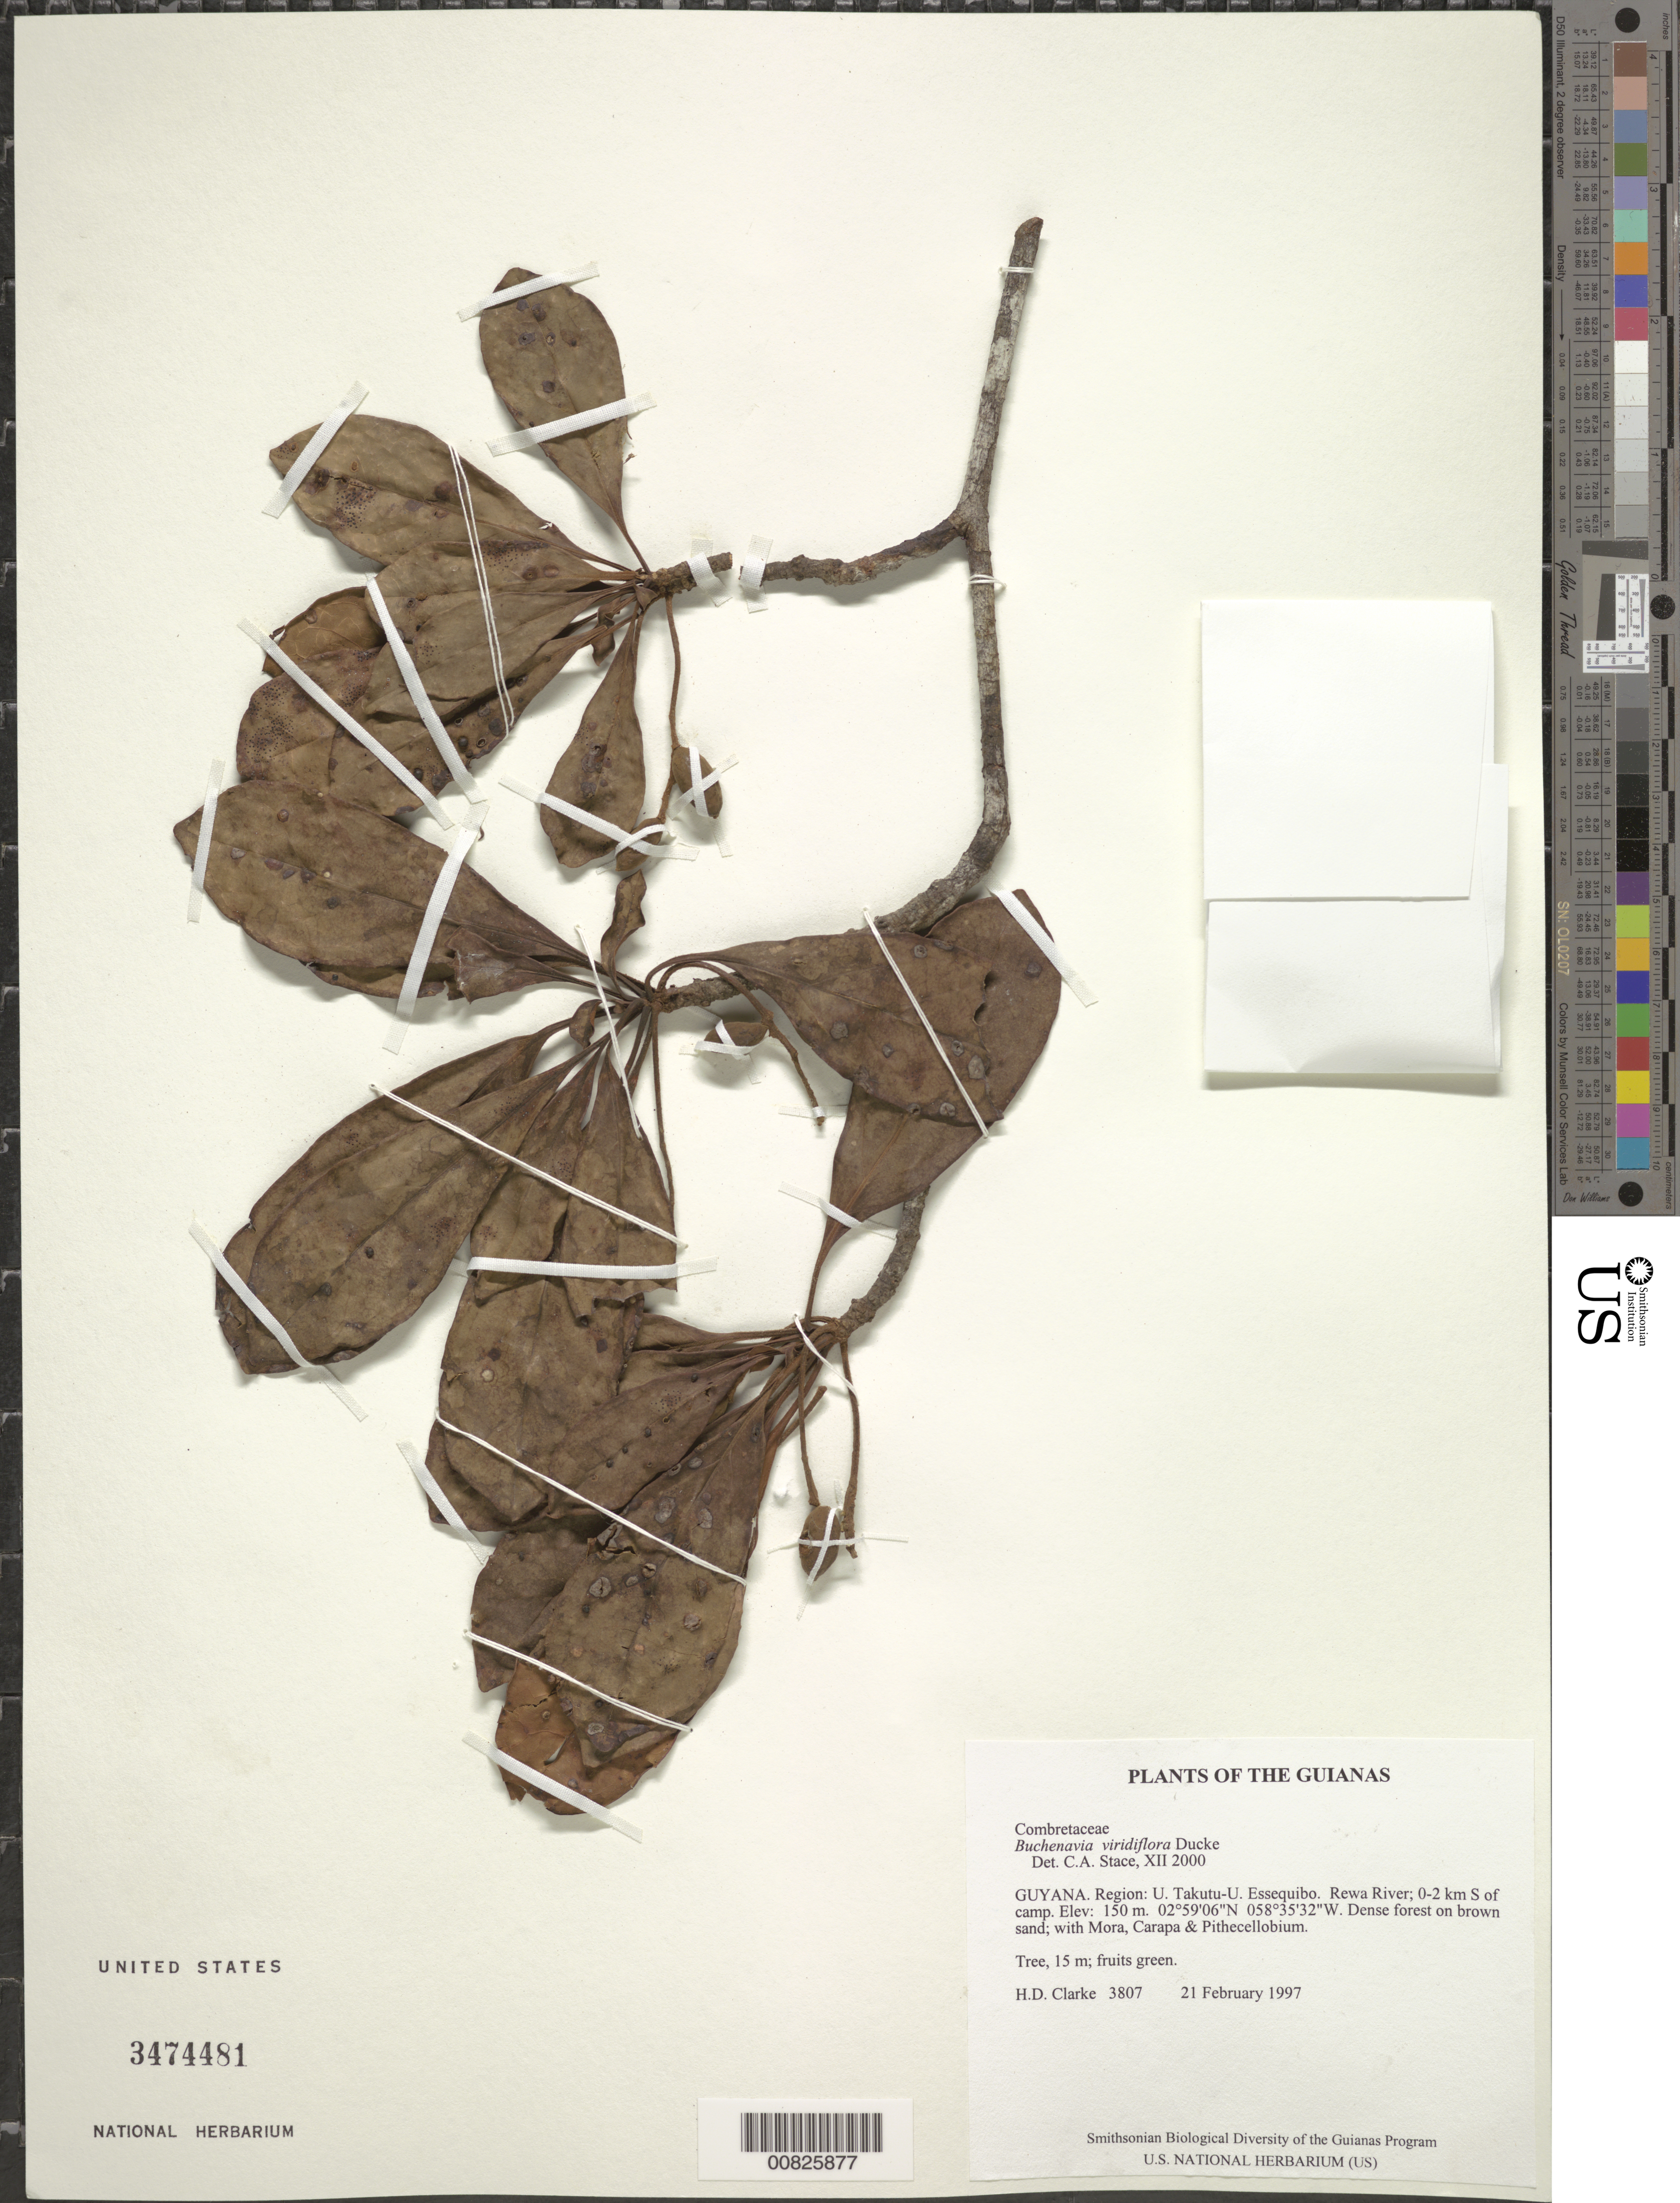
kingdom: Plantae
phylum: Tracheophyta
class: Magnoliopsida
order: Myrtales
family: Combretaceae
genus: Terminalia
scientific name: Terminalia viridiflora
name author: (Ducke) Gere & Boatwr.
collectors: H. D. Clarke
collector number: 3807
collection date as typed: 21 February 1997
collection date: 1997-02-21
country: Guyana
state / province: U. Takutu-U. Essequibo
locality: Rewa River; 0-2 km S of camp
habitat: Dense forest on brown sand; with Mora, Carapa & Pithecellobium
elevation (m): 150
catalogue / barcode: US 3474481